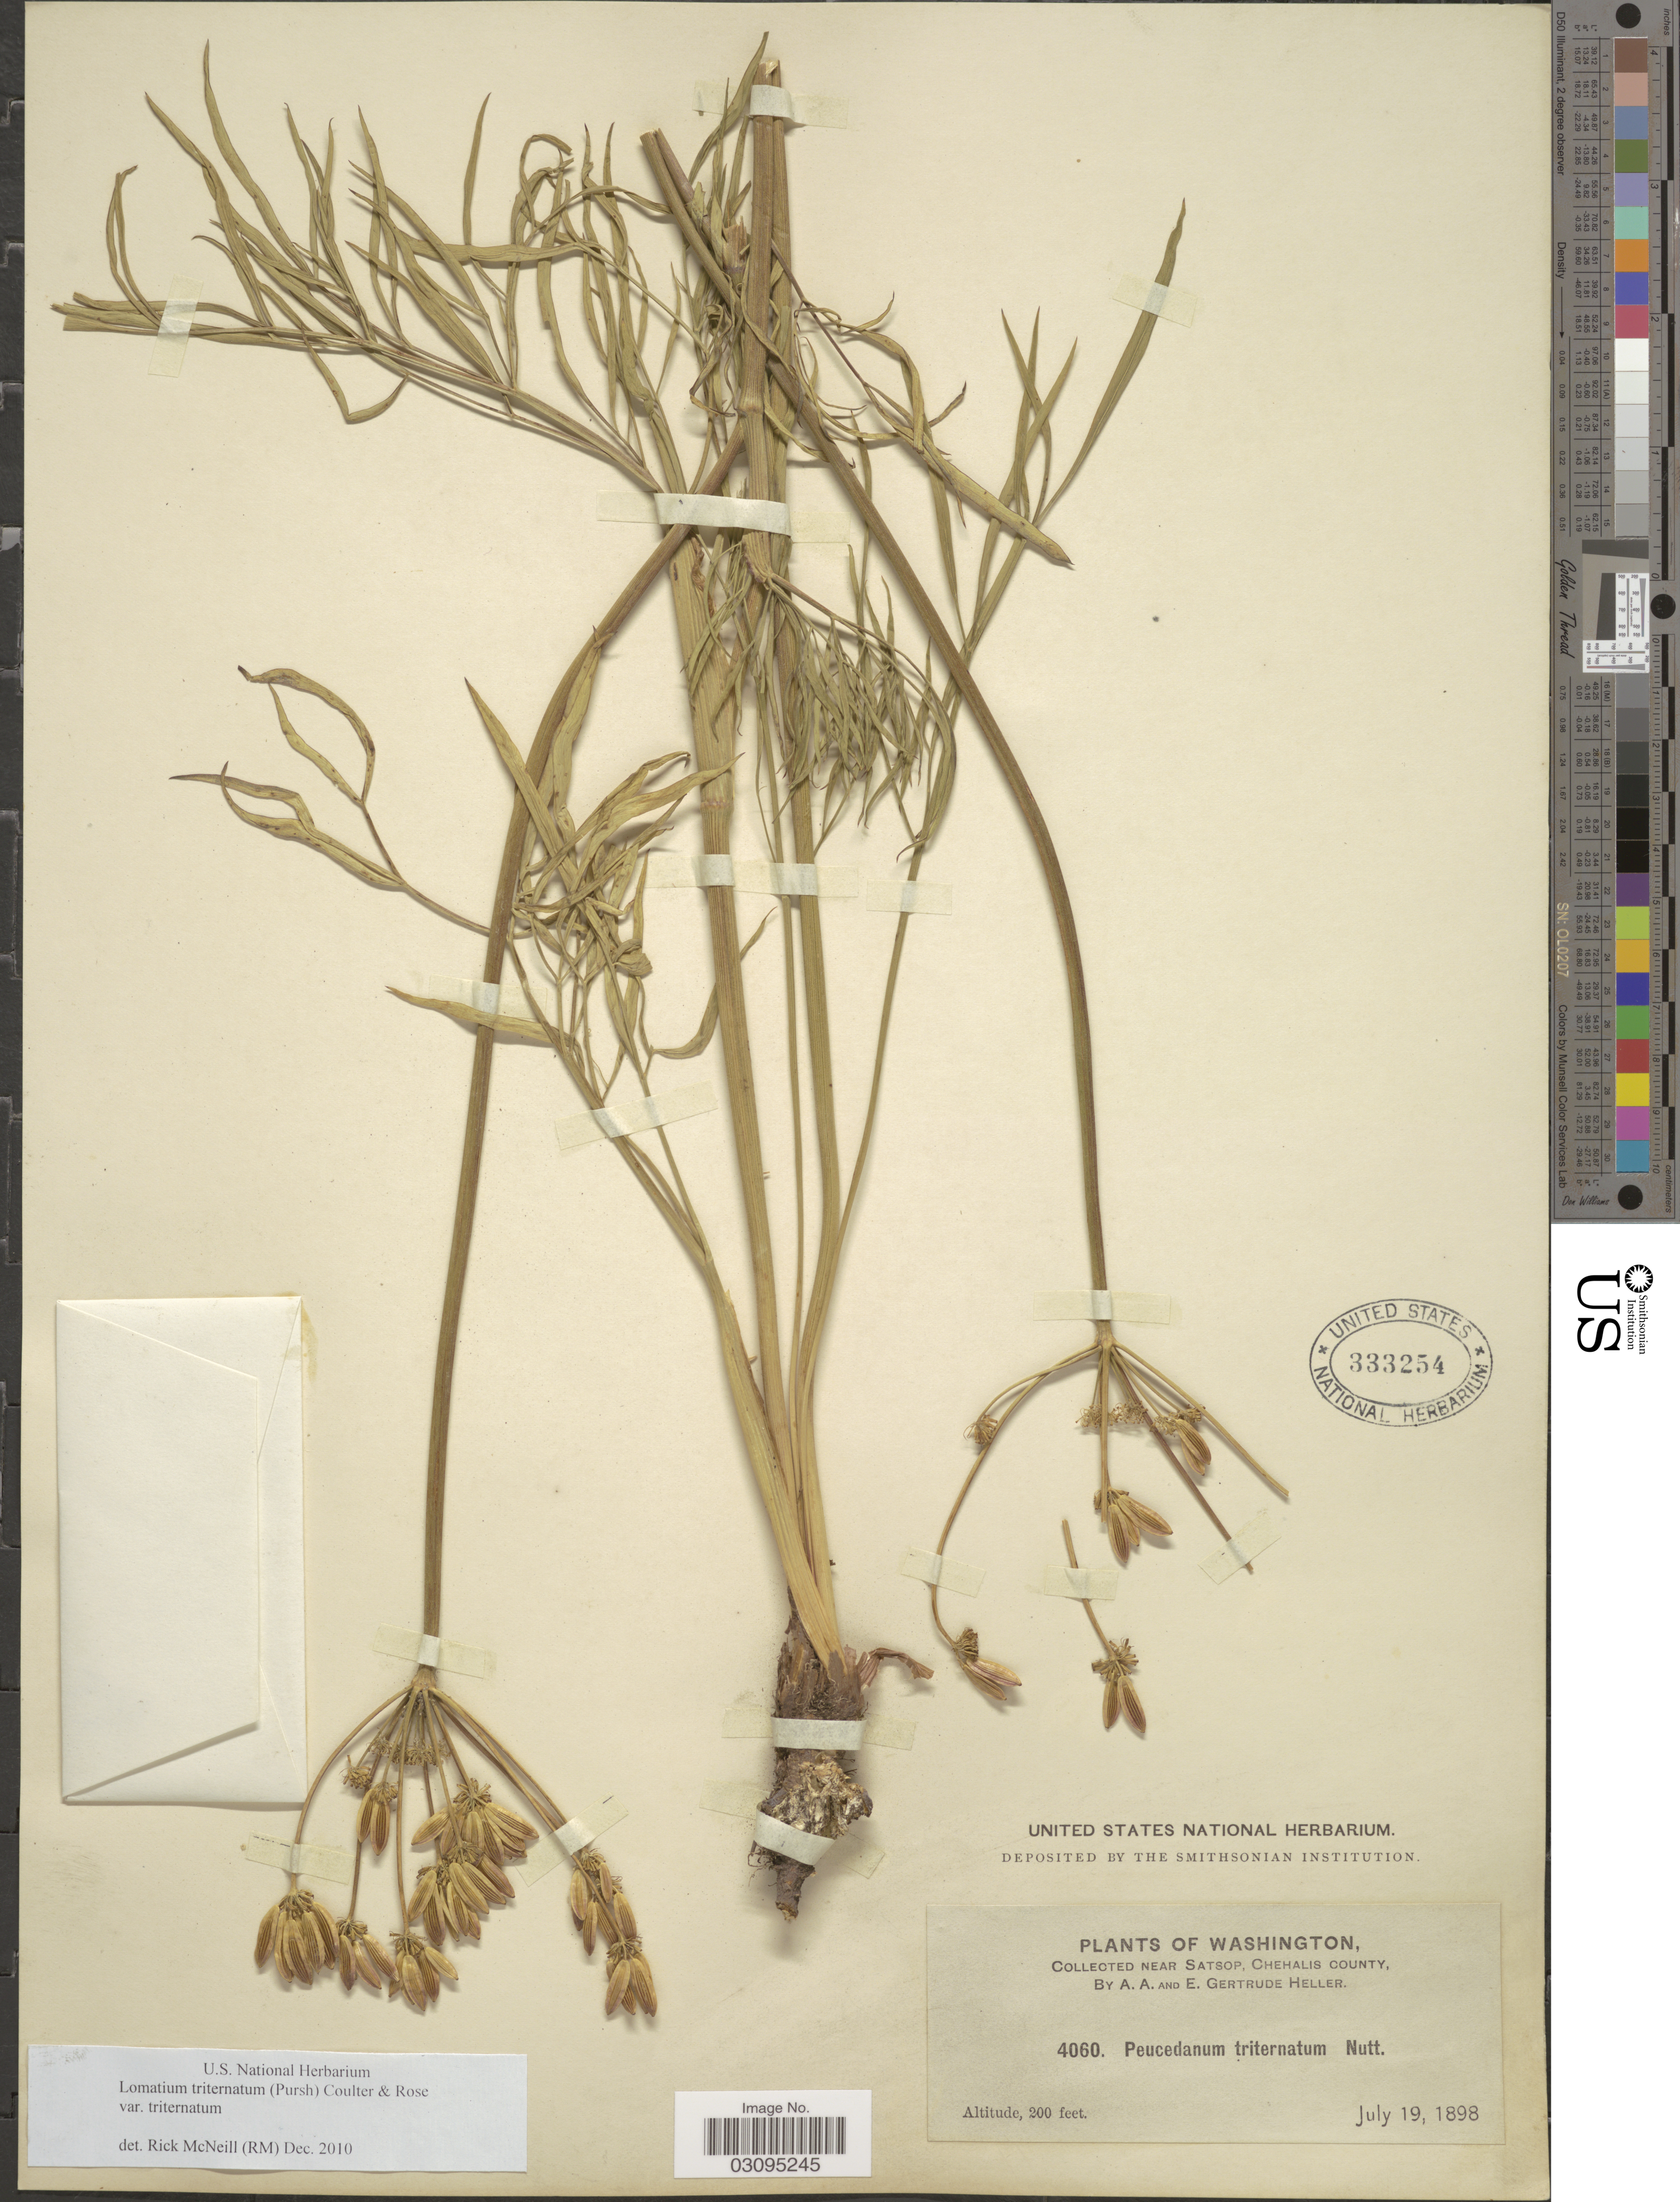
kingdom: Plantae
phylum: Tracheophyta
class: Magnoliopsida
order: Apiales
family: Apiaceae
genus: Lomatium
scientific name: Lomatium triternatum var. triternatum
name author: (Pursh) J.M. Coult. & Rose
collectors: A. A. Heller & E. G. Heller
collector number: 4060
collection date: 1898-07-19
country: United States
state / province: Washington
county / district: Grays Harbor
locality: Near Satsop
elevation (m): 61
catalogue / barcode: US 333254